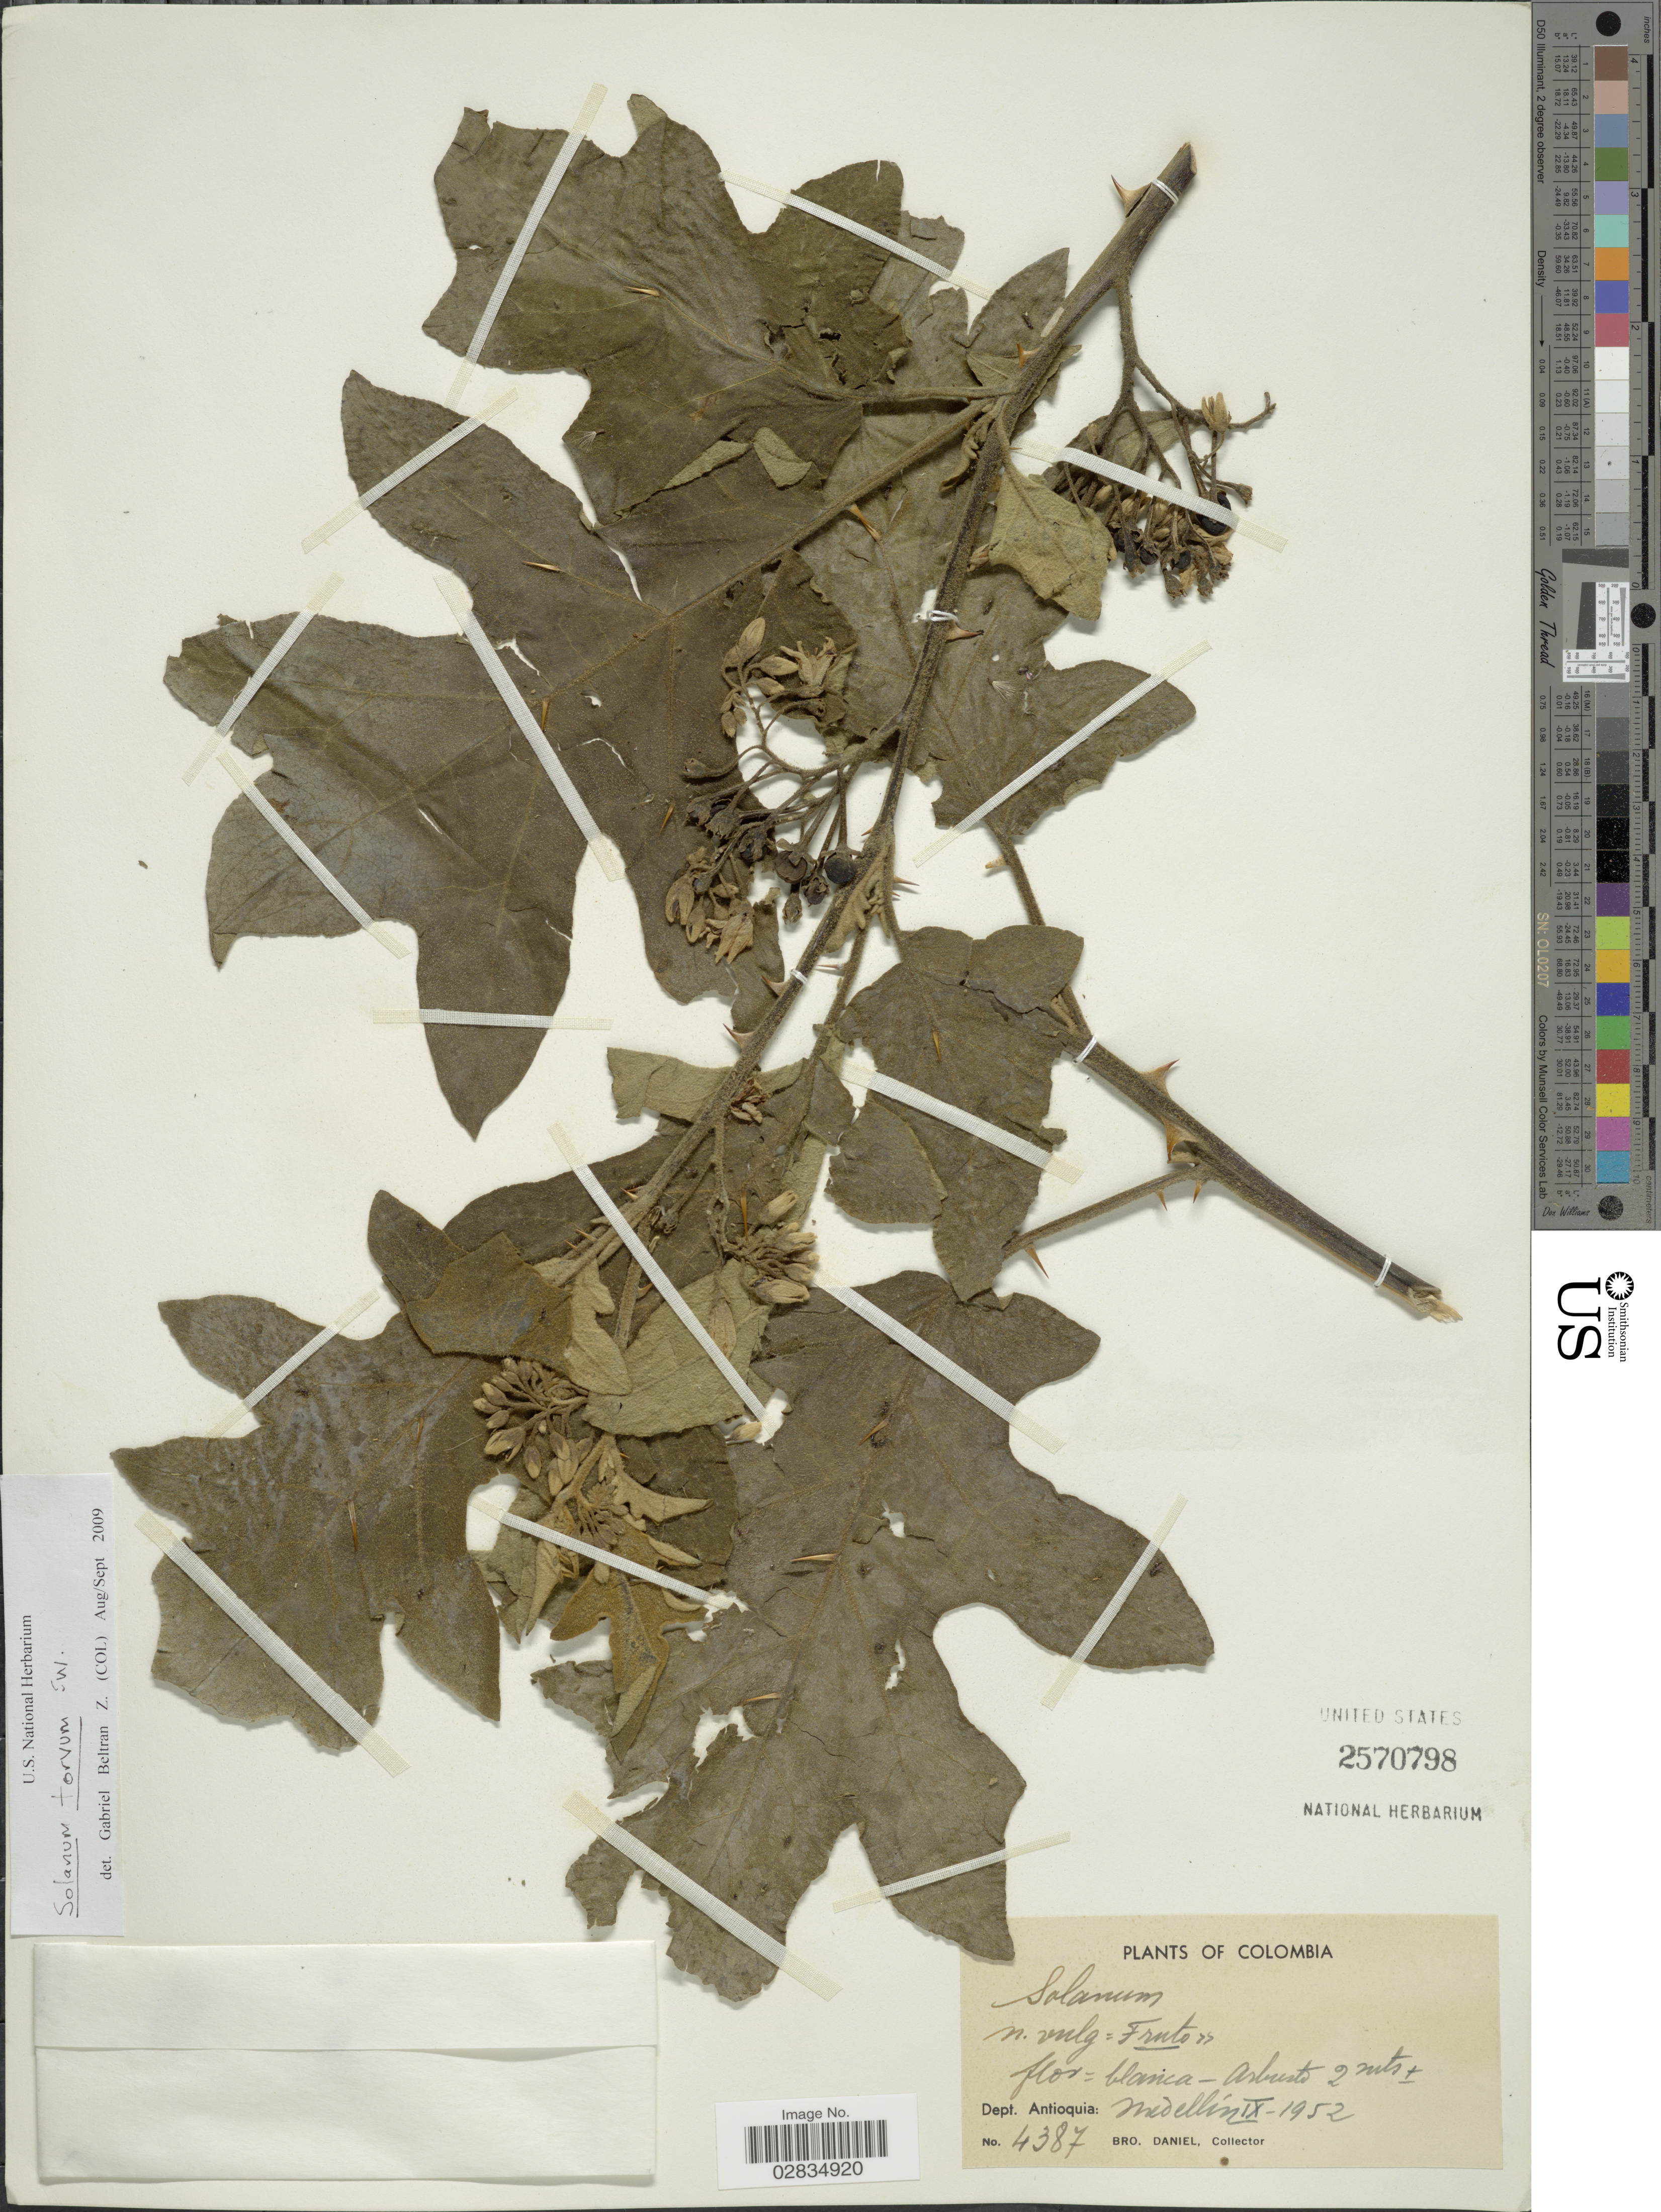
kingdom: Plantae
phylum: Tracheophyta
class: Magnoliopsida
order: Solanales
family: Solanaceae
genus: Solanum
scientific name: Solanum torvum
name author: Sw.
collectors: Bro. Daniel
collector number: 4387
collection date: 1952-09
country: Colombia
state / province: Antioquia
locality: Dept. Antioquia: Medellín.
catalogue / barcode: US 2570798